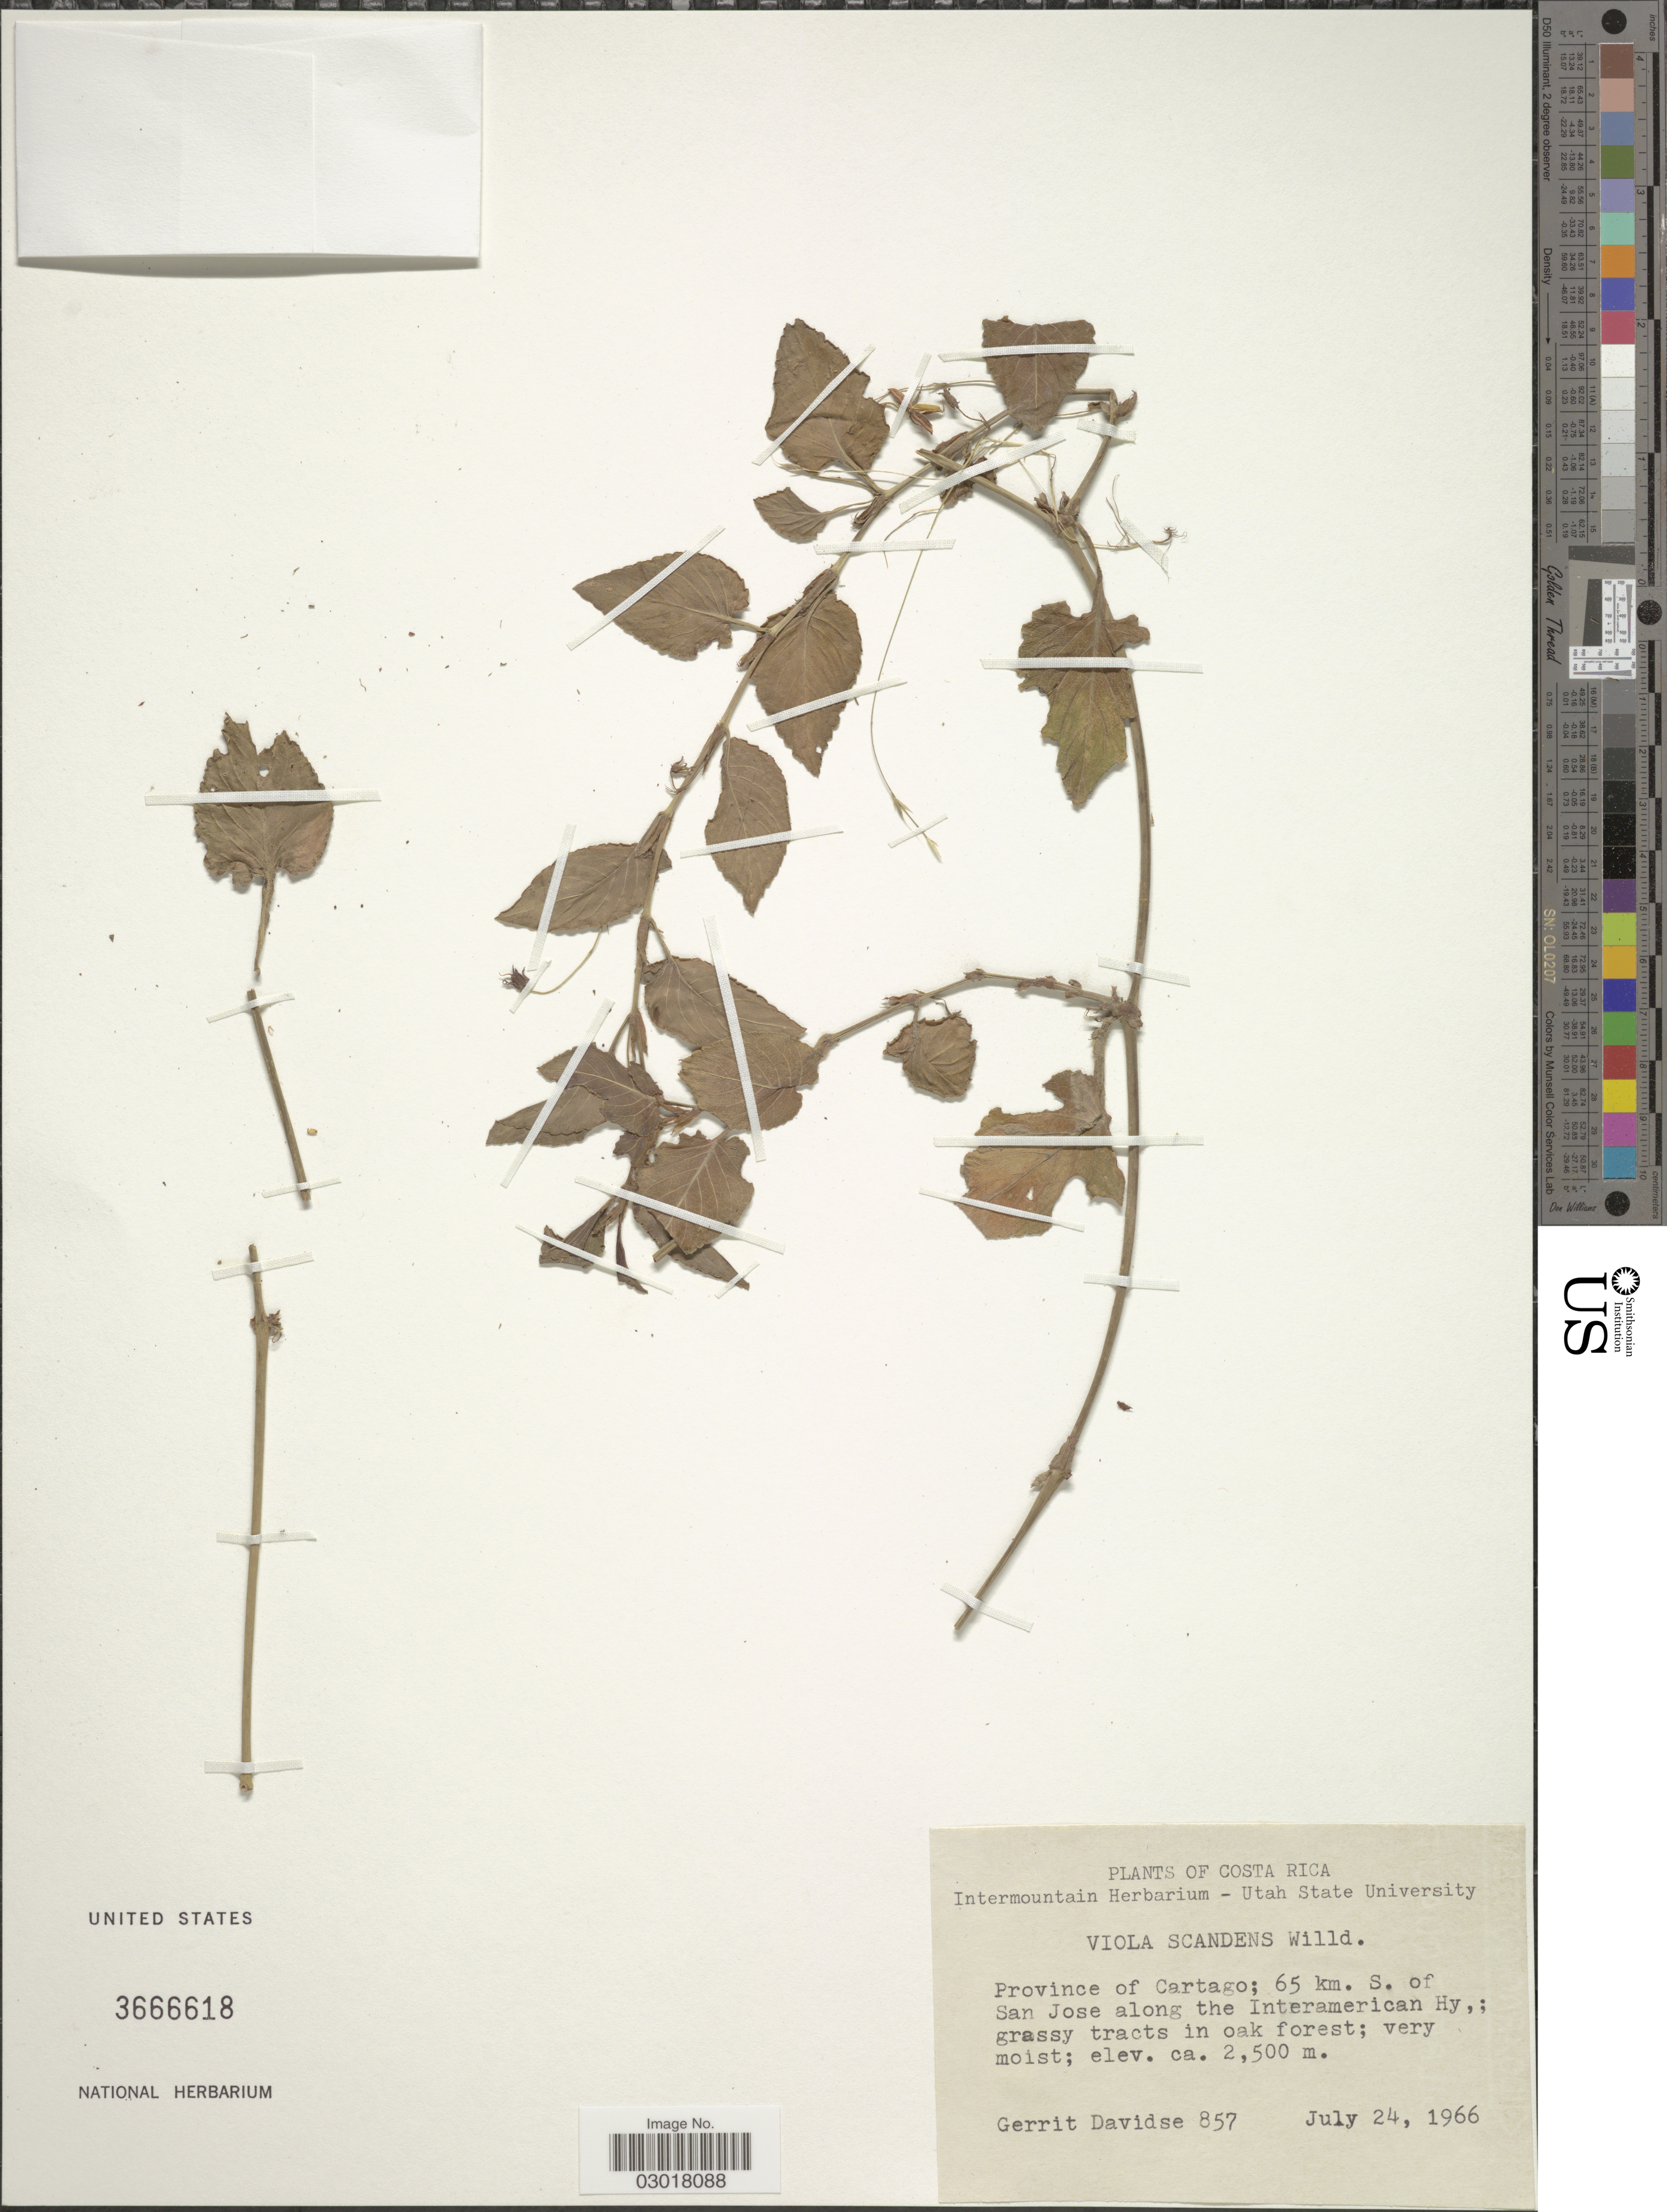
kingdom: Plantae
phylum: Tracheophyta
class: Magnoliopsida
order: Malpighiales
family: Violaceae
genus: Viola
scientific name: Viola scandens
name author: Humb. & Bonpl. ex Schult.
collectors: G. Davidse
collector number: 857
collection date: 1966-07-24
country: Costa Rica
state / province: Cartago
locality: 65 km. S. of San Jose along the Interamerican Hy.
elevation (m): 2500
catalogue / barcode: US 3666618